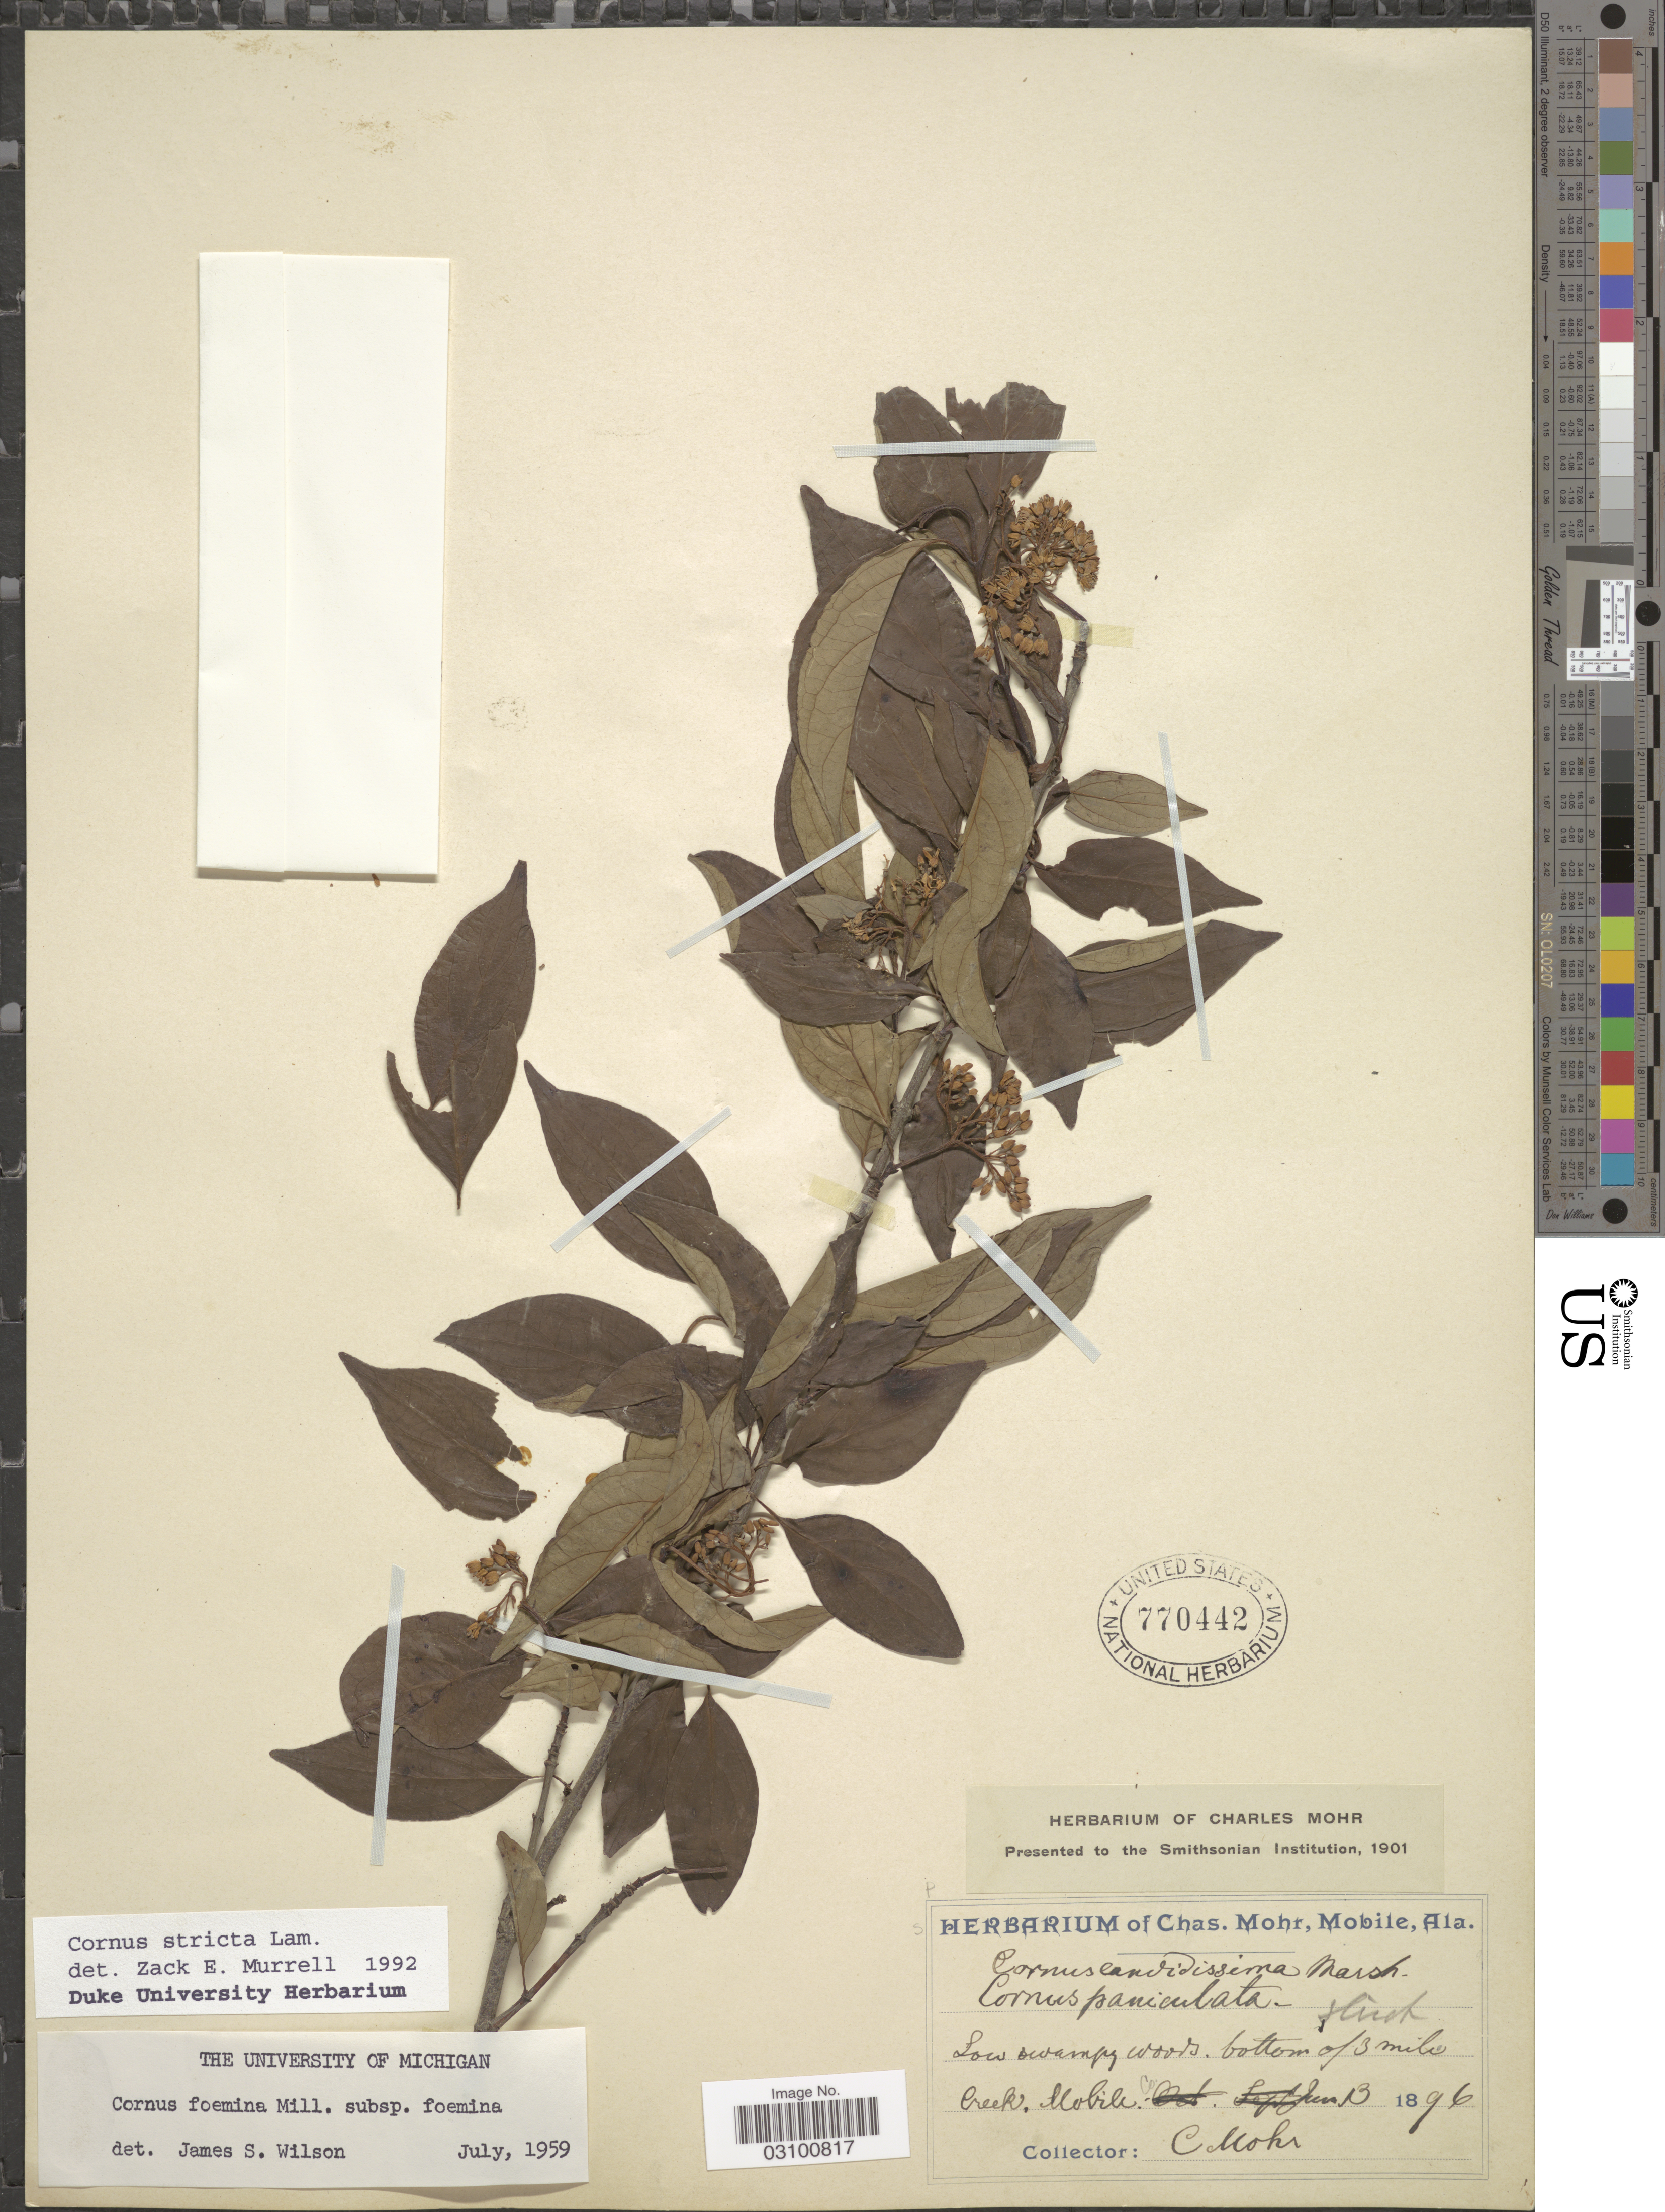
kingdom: Plantae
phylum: Tracheophyta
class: Magnoliopsida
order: Cornales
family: Cornaceae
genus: Cornus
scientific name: Cornus stricta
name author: Lam.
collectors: Mohr, C. T. (herbarium)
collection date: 1896-06-13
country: United States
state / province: Alabama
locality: Bottom of 3 mile Creek. Mobile.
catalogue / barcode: US 770442